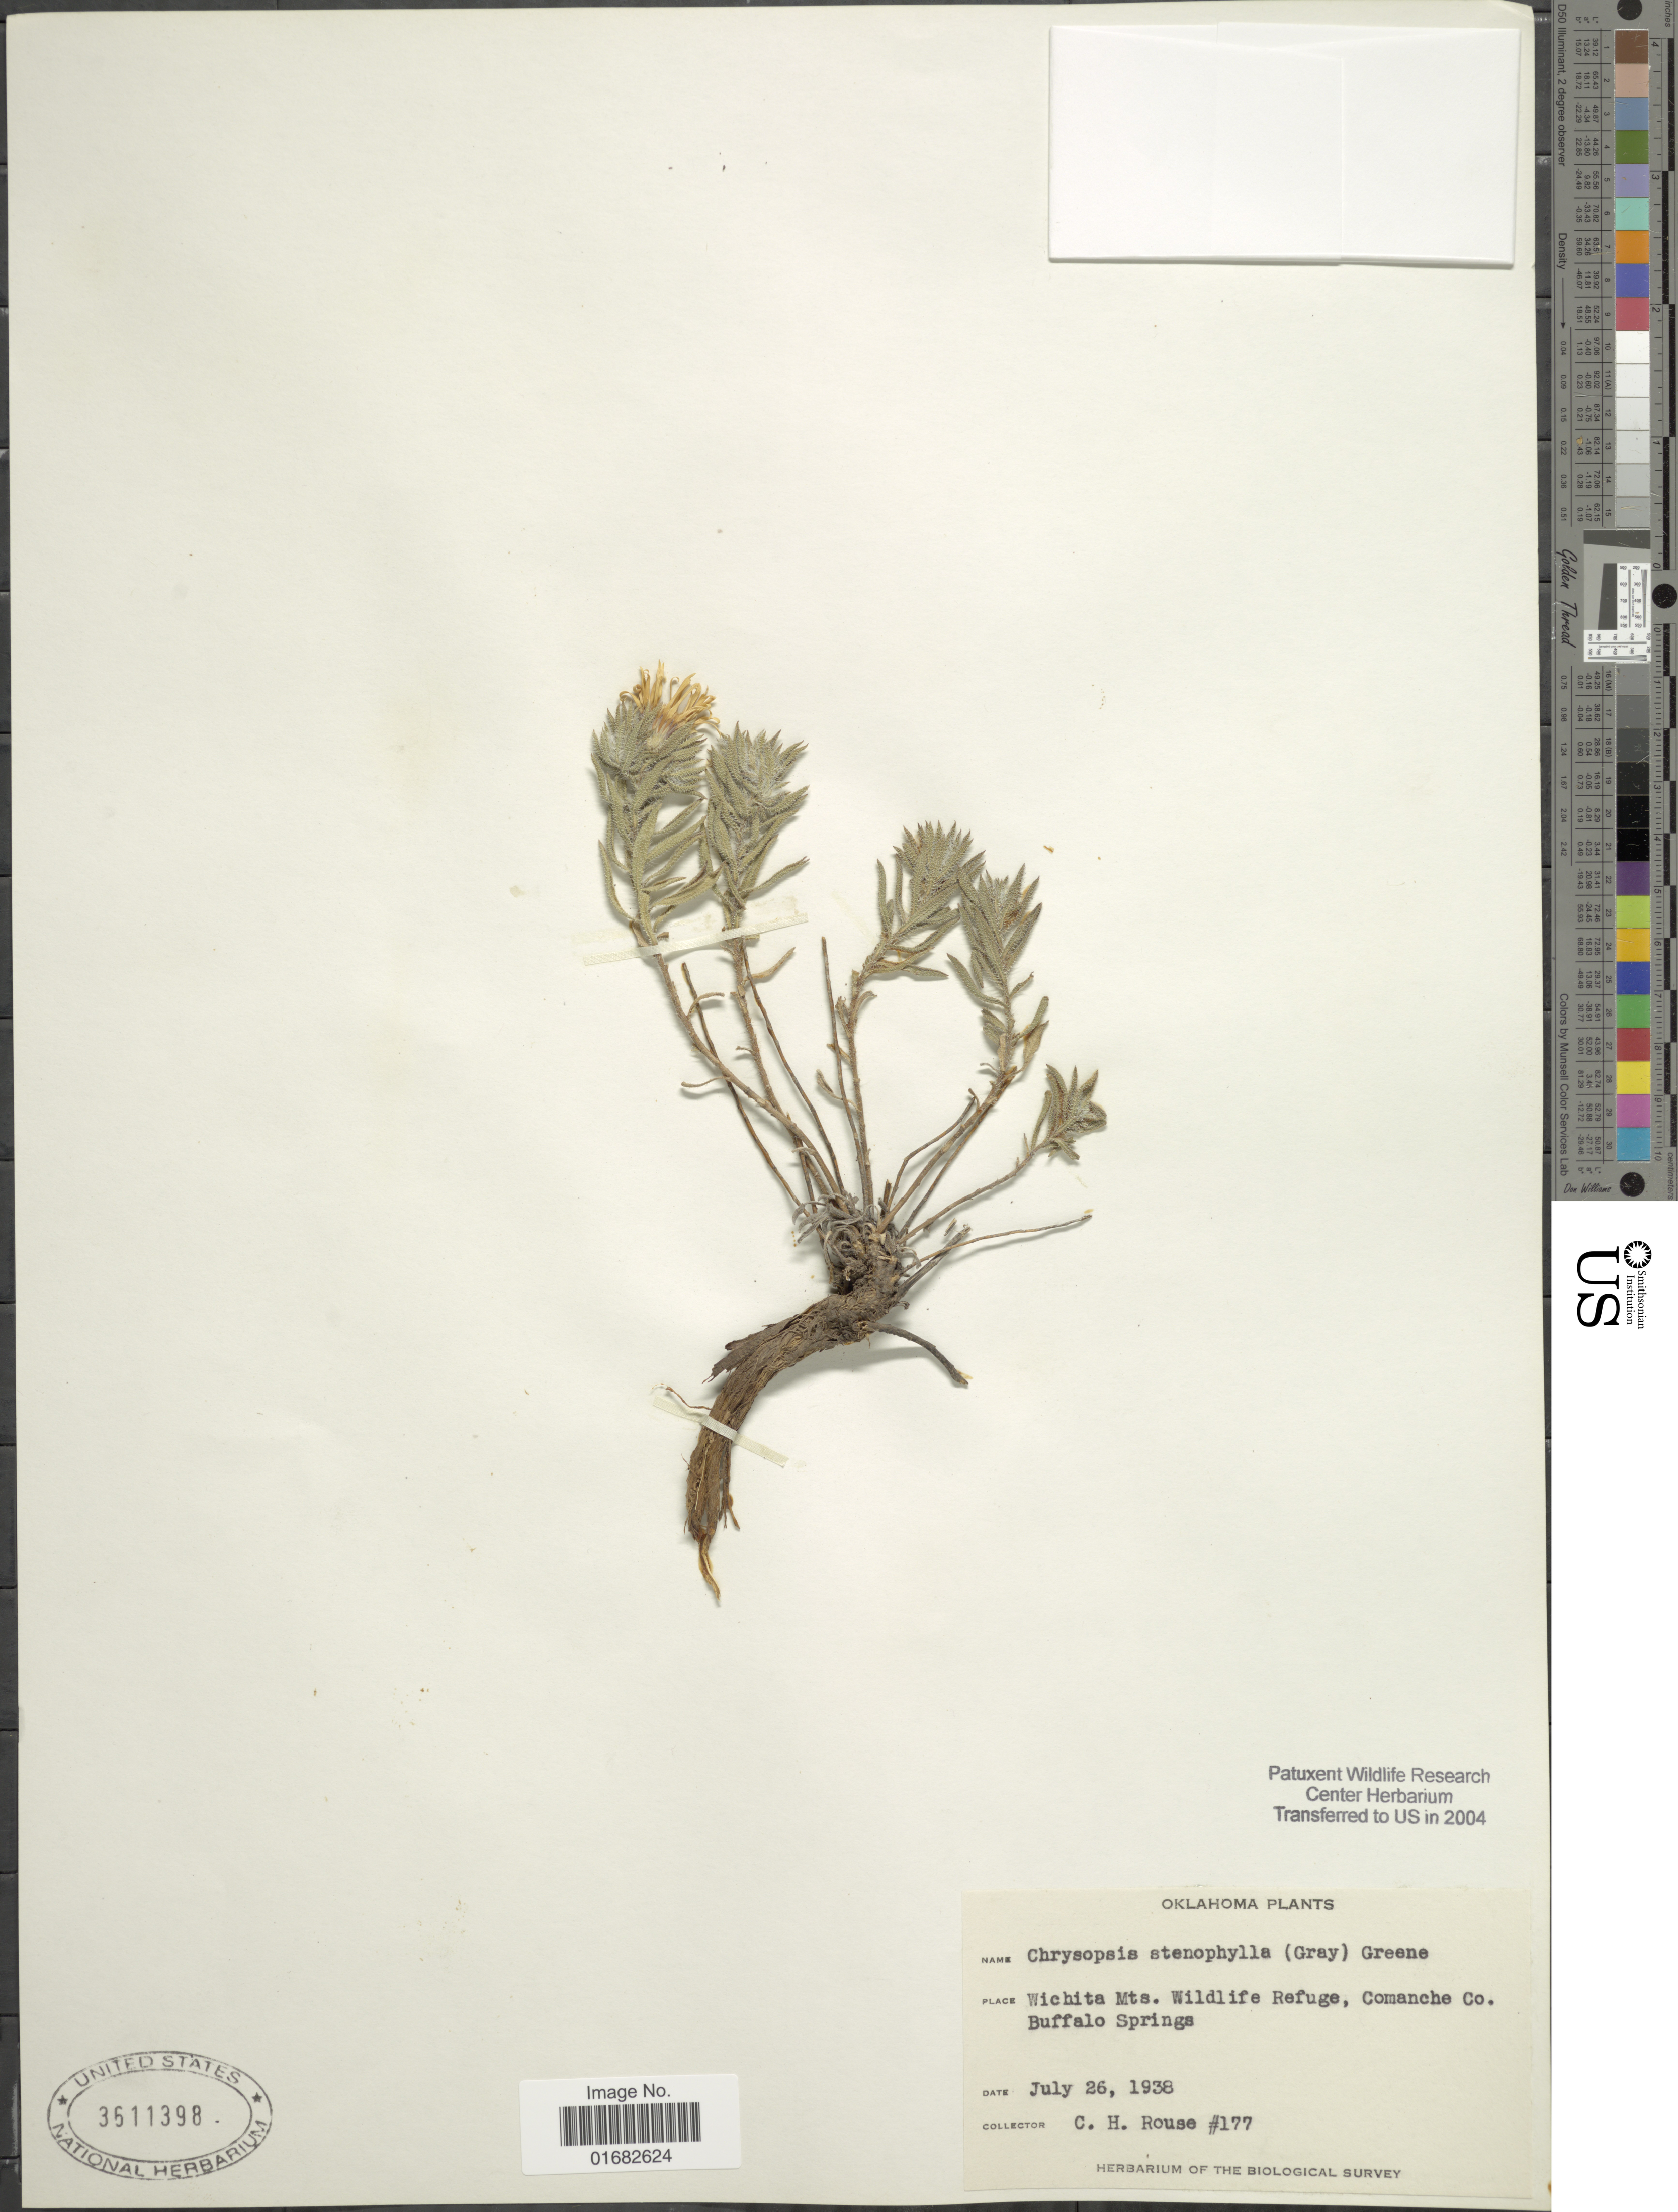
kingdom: Plantae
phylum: Tracheophyta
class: Magnoliopsida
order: Asterales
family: Asteraceae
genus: Heterotheca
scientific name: Heterotheca stenophylla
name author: (A. Gray) Shinners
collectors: C. Rouse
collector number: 177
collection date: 1938-07-26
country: United States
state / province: Oklahoma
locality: Wichita Mts. Wildlife Refuge, Comanche Co. Buffalo Springs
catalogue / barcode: US 3611398